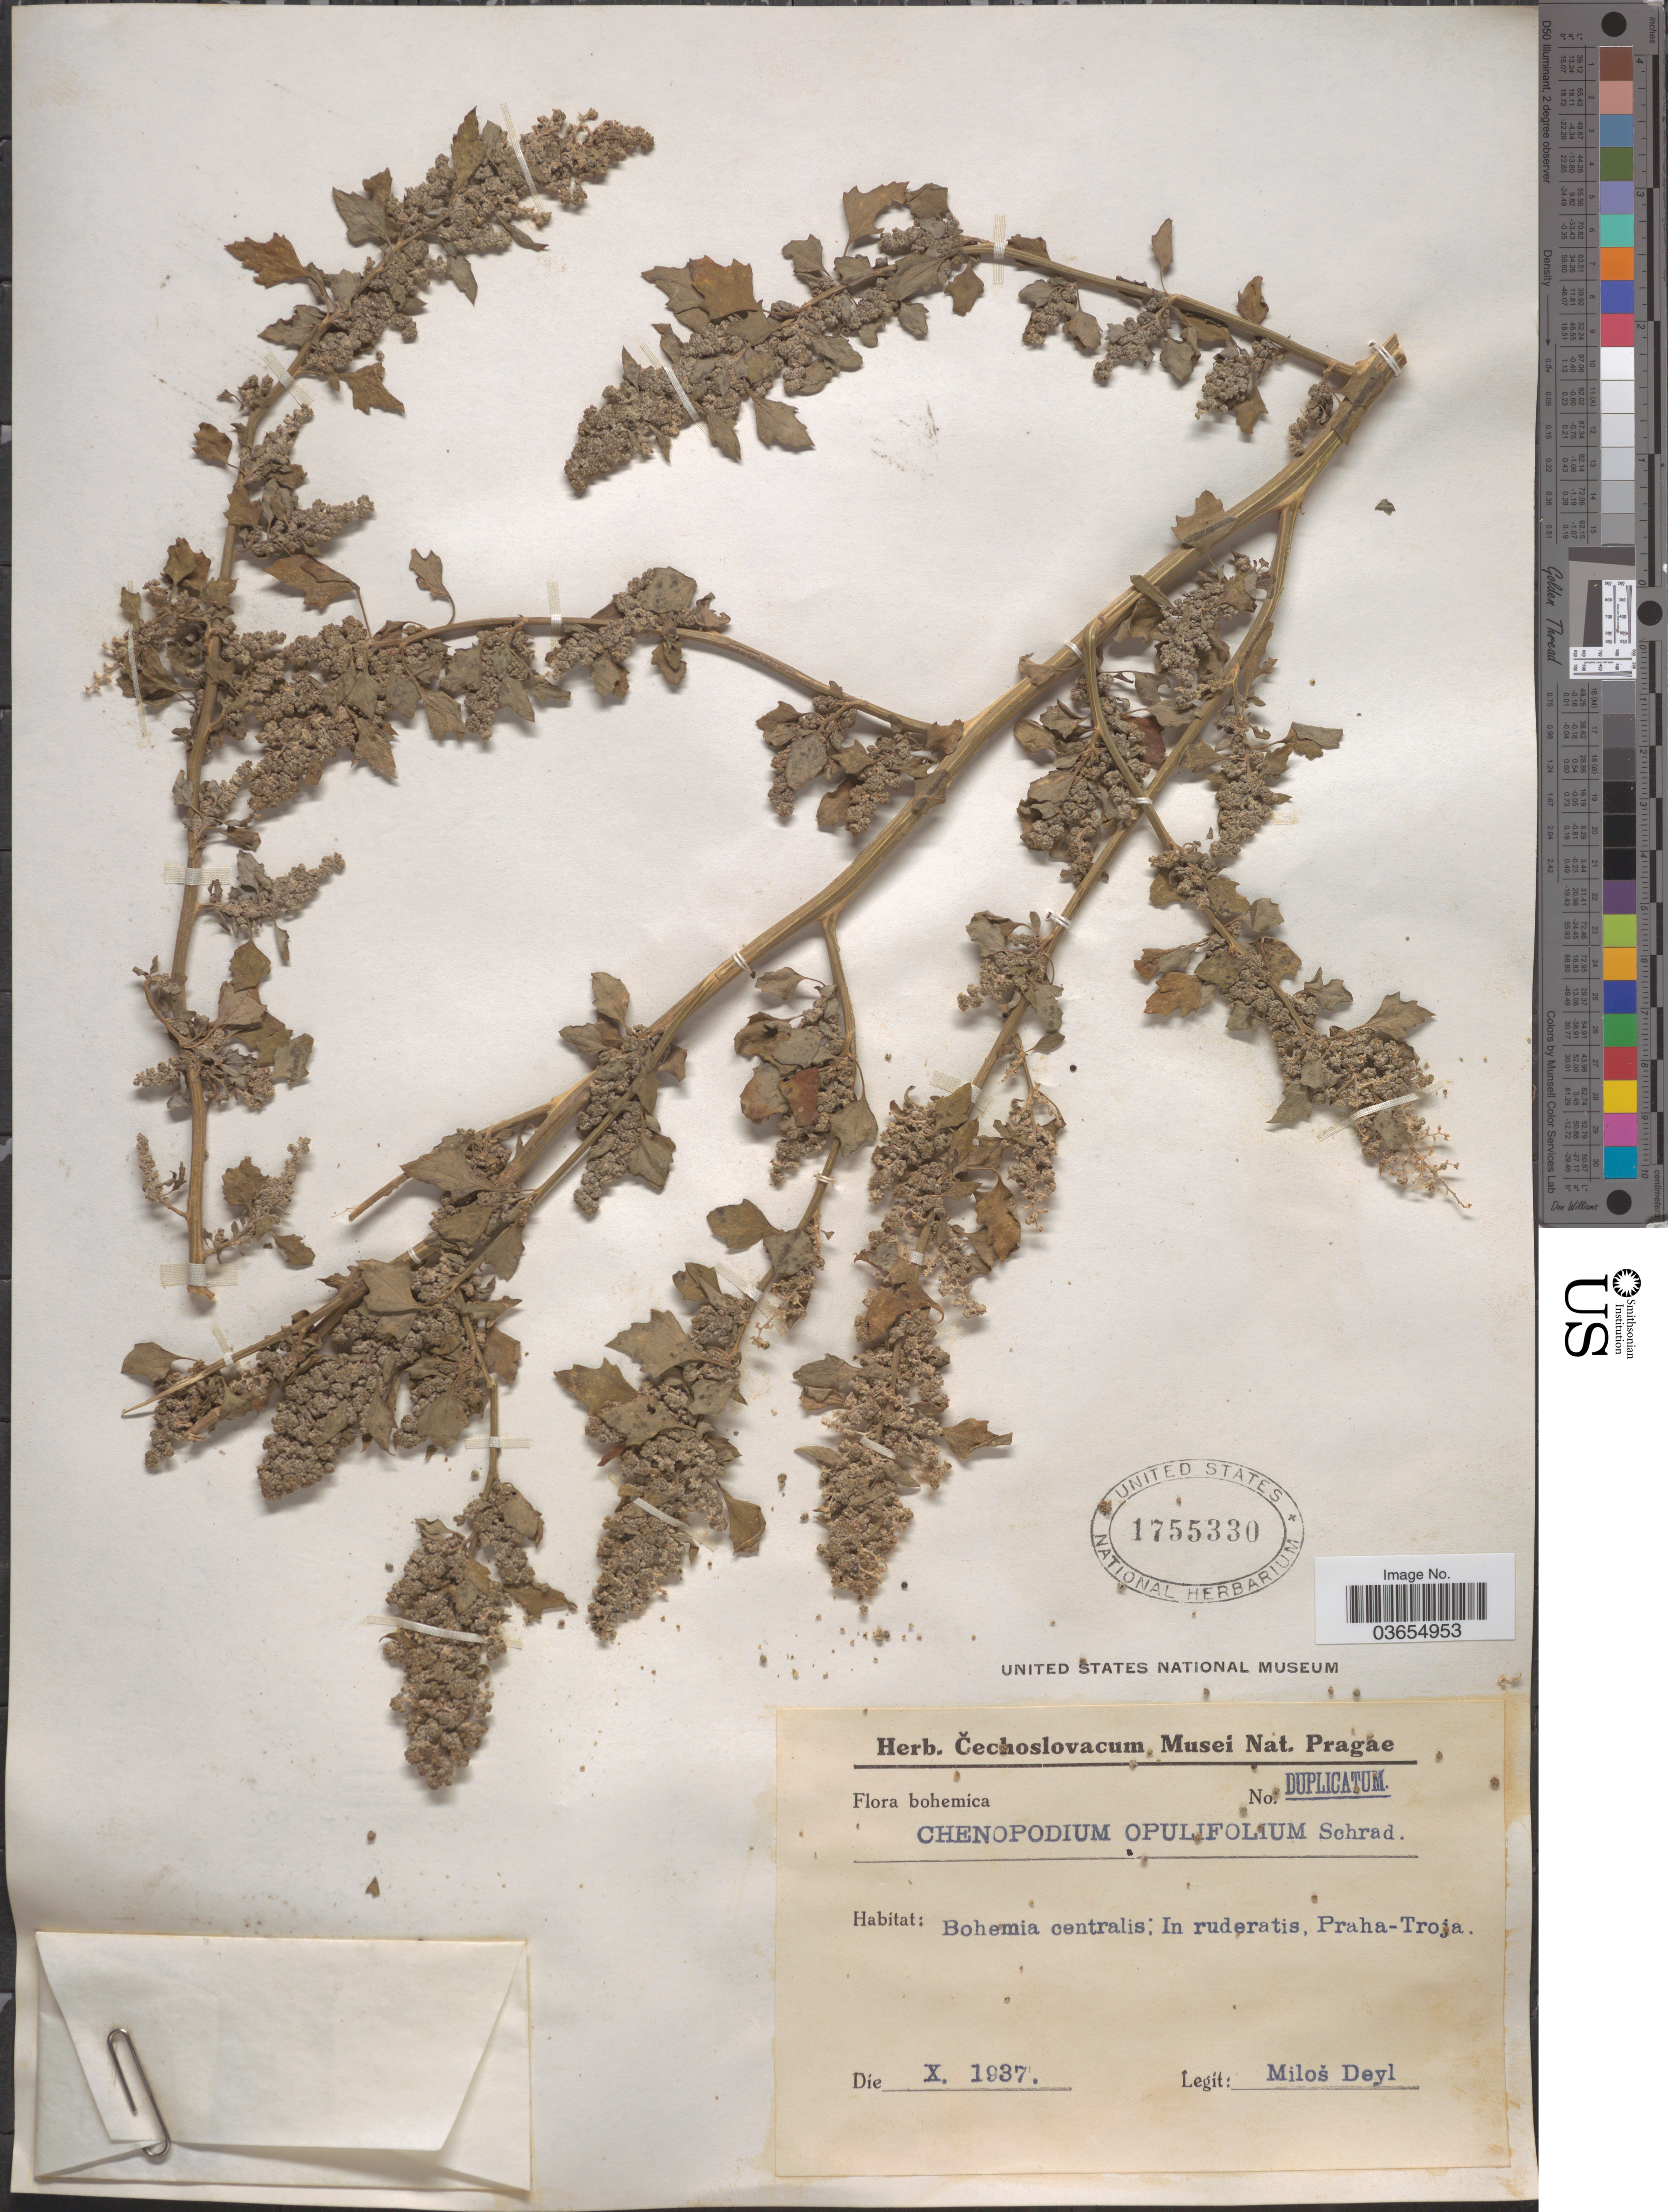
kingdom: Plantae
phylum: Tracheophyta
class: Magnoliopsida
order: Caryophyllales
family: Amaranthaceae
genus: Chenopodium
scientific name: Chenopodium opulifolium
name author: Schrad. ex W.D.J. Koch & Ziz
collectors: M. Deyl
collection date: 1937-10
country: Czechia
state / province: Central Bohemian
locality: Bohemica. Bohemia centralis: In ruderatis, Praha-Troja.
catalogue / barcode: US 1755330